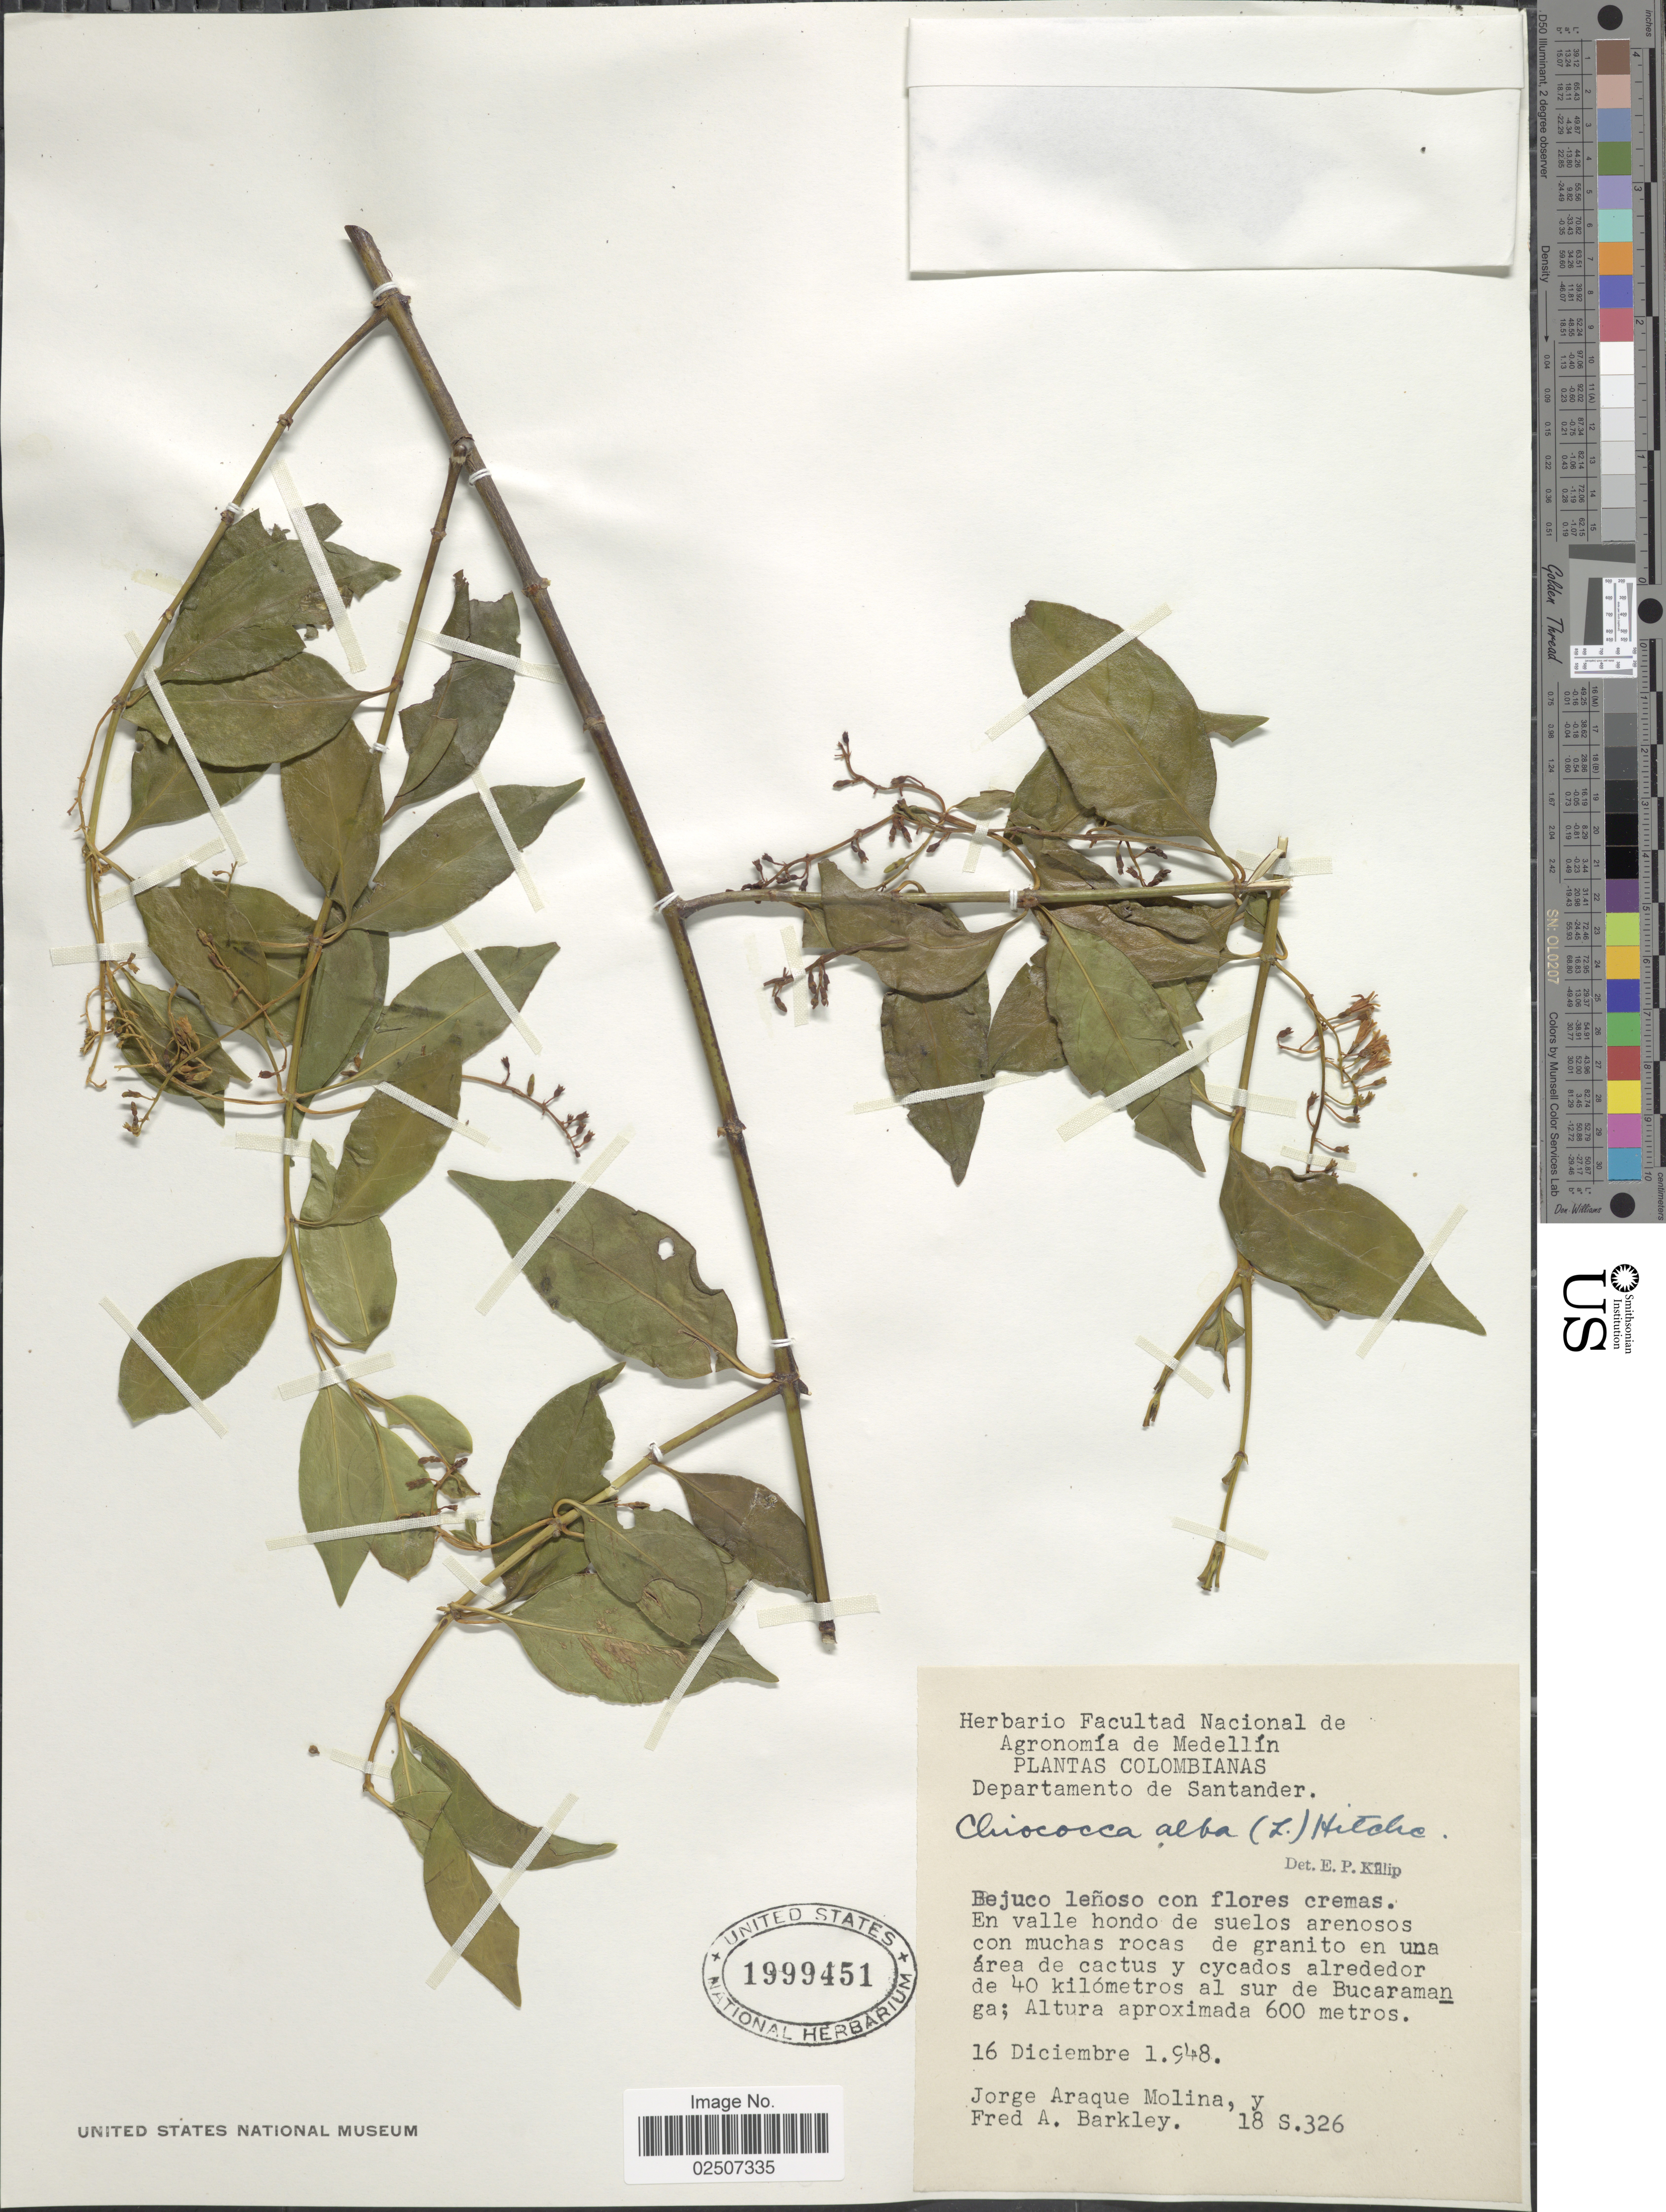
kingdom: Plantae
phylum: Tracheophyta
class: Magnoliopsida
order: Gentianales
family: Rubiaceae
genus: Chiococca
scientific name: Chiococca alba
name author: (L.) Hitchc.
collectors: J. A. Molina & F. A. Barkley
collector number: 18S.326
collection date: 1948-12-16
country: Colombia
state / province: Santander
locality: Departamento de Santander. En valle hondo de suelos arenosos con muchas rocas de granito en una area de cactus y cycados alrededor de 40 kilometros al sur de Bucaramanga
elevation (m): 600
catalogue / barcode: US 1999451